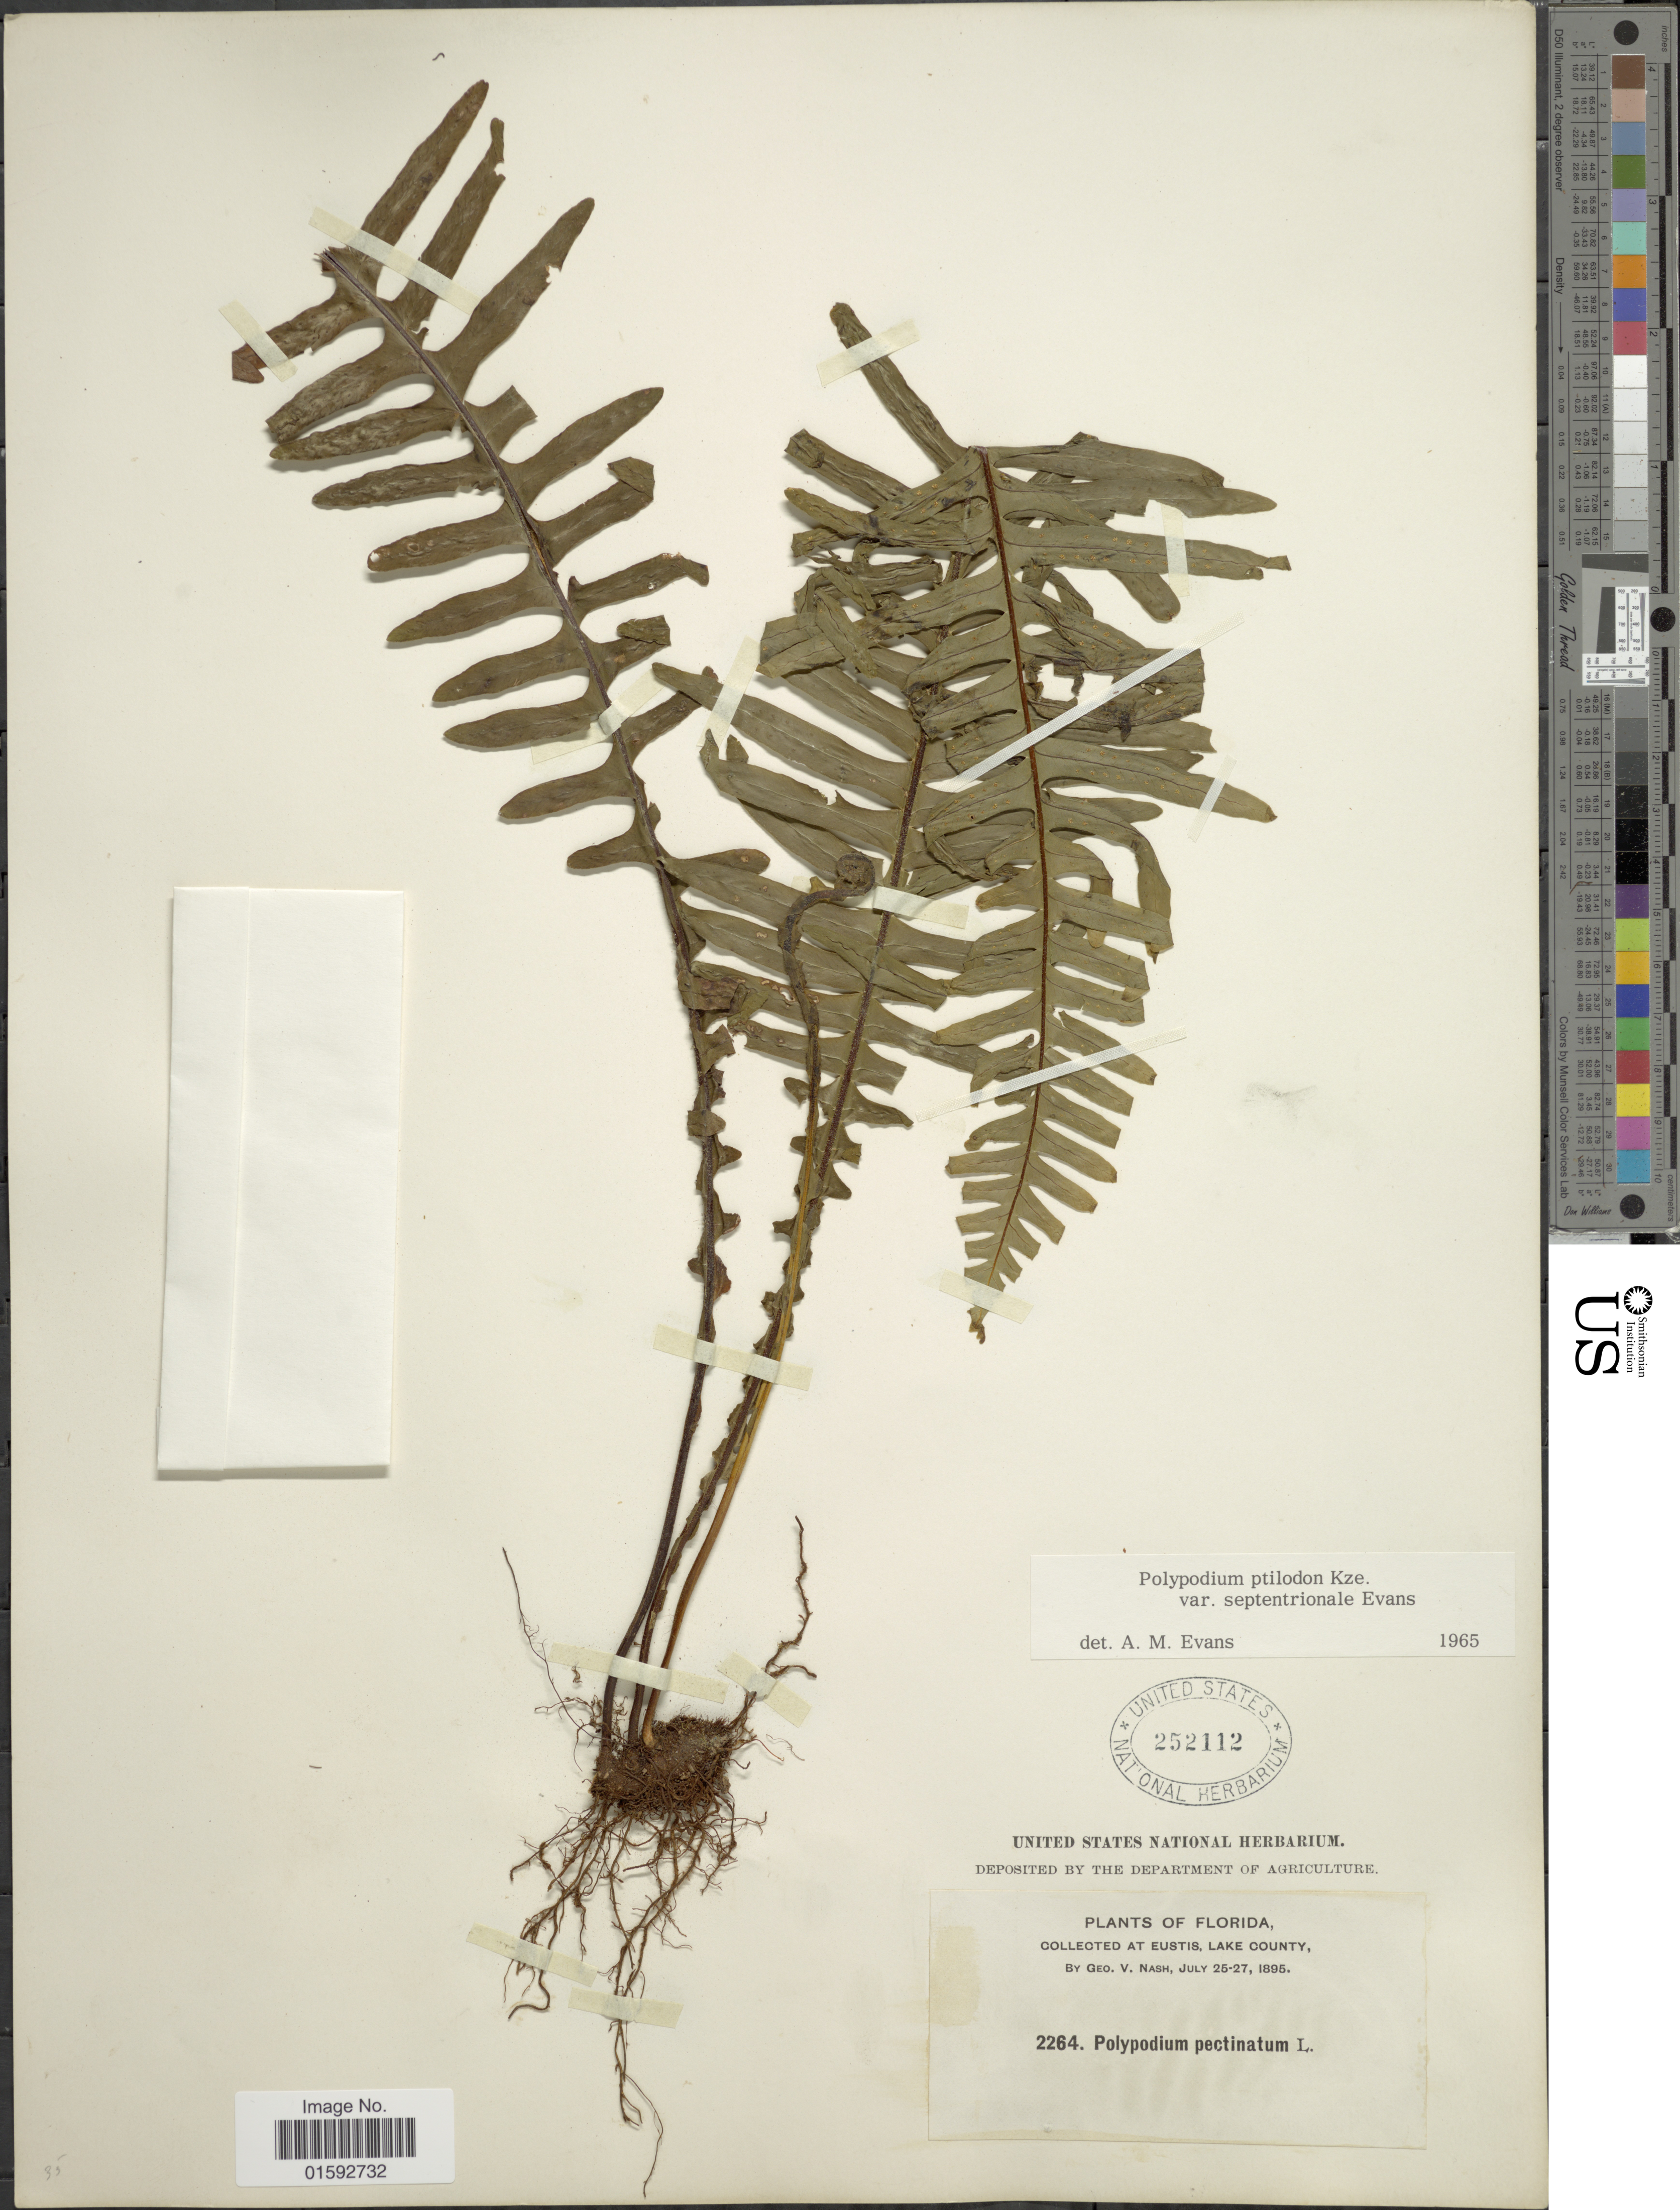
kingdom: Plantae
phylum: Tracheophyta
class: Polypodiopsida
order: Polypodiales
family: Polypodiaceae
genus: Pecluma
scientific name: Pecluma ptilodos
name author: (Kunze) Price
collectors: G. V. Nash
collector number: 2264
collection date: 1895-07-25/1895-07-27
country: United States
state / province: Florida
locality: At Eustis, Lake County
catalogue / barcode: US 252112